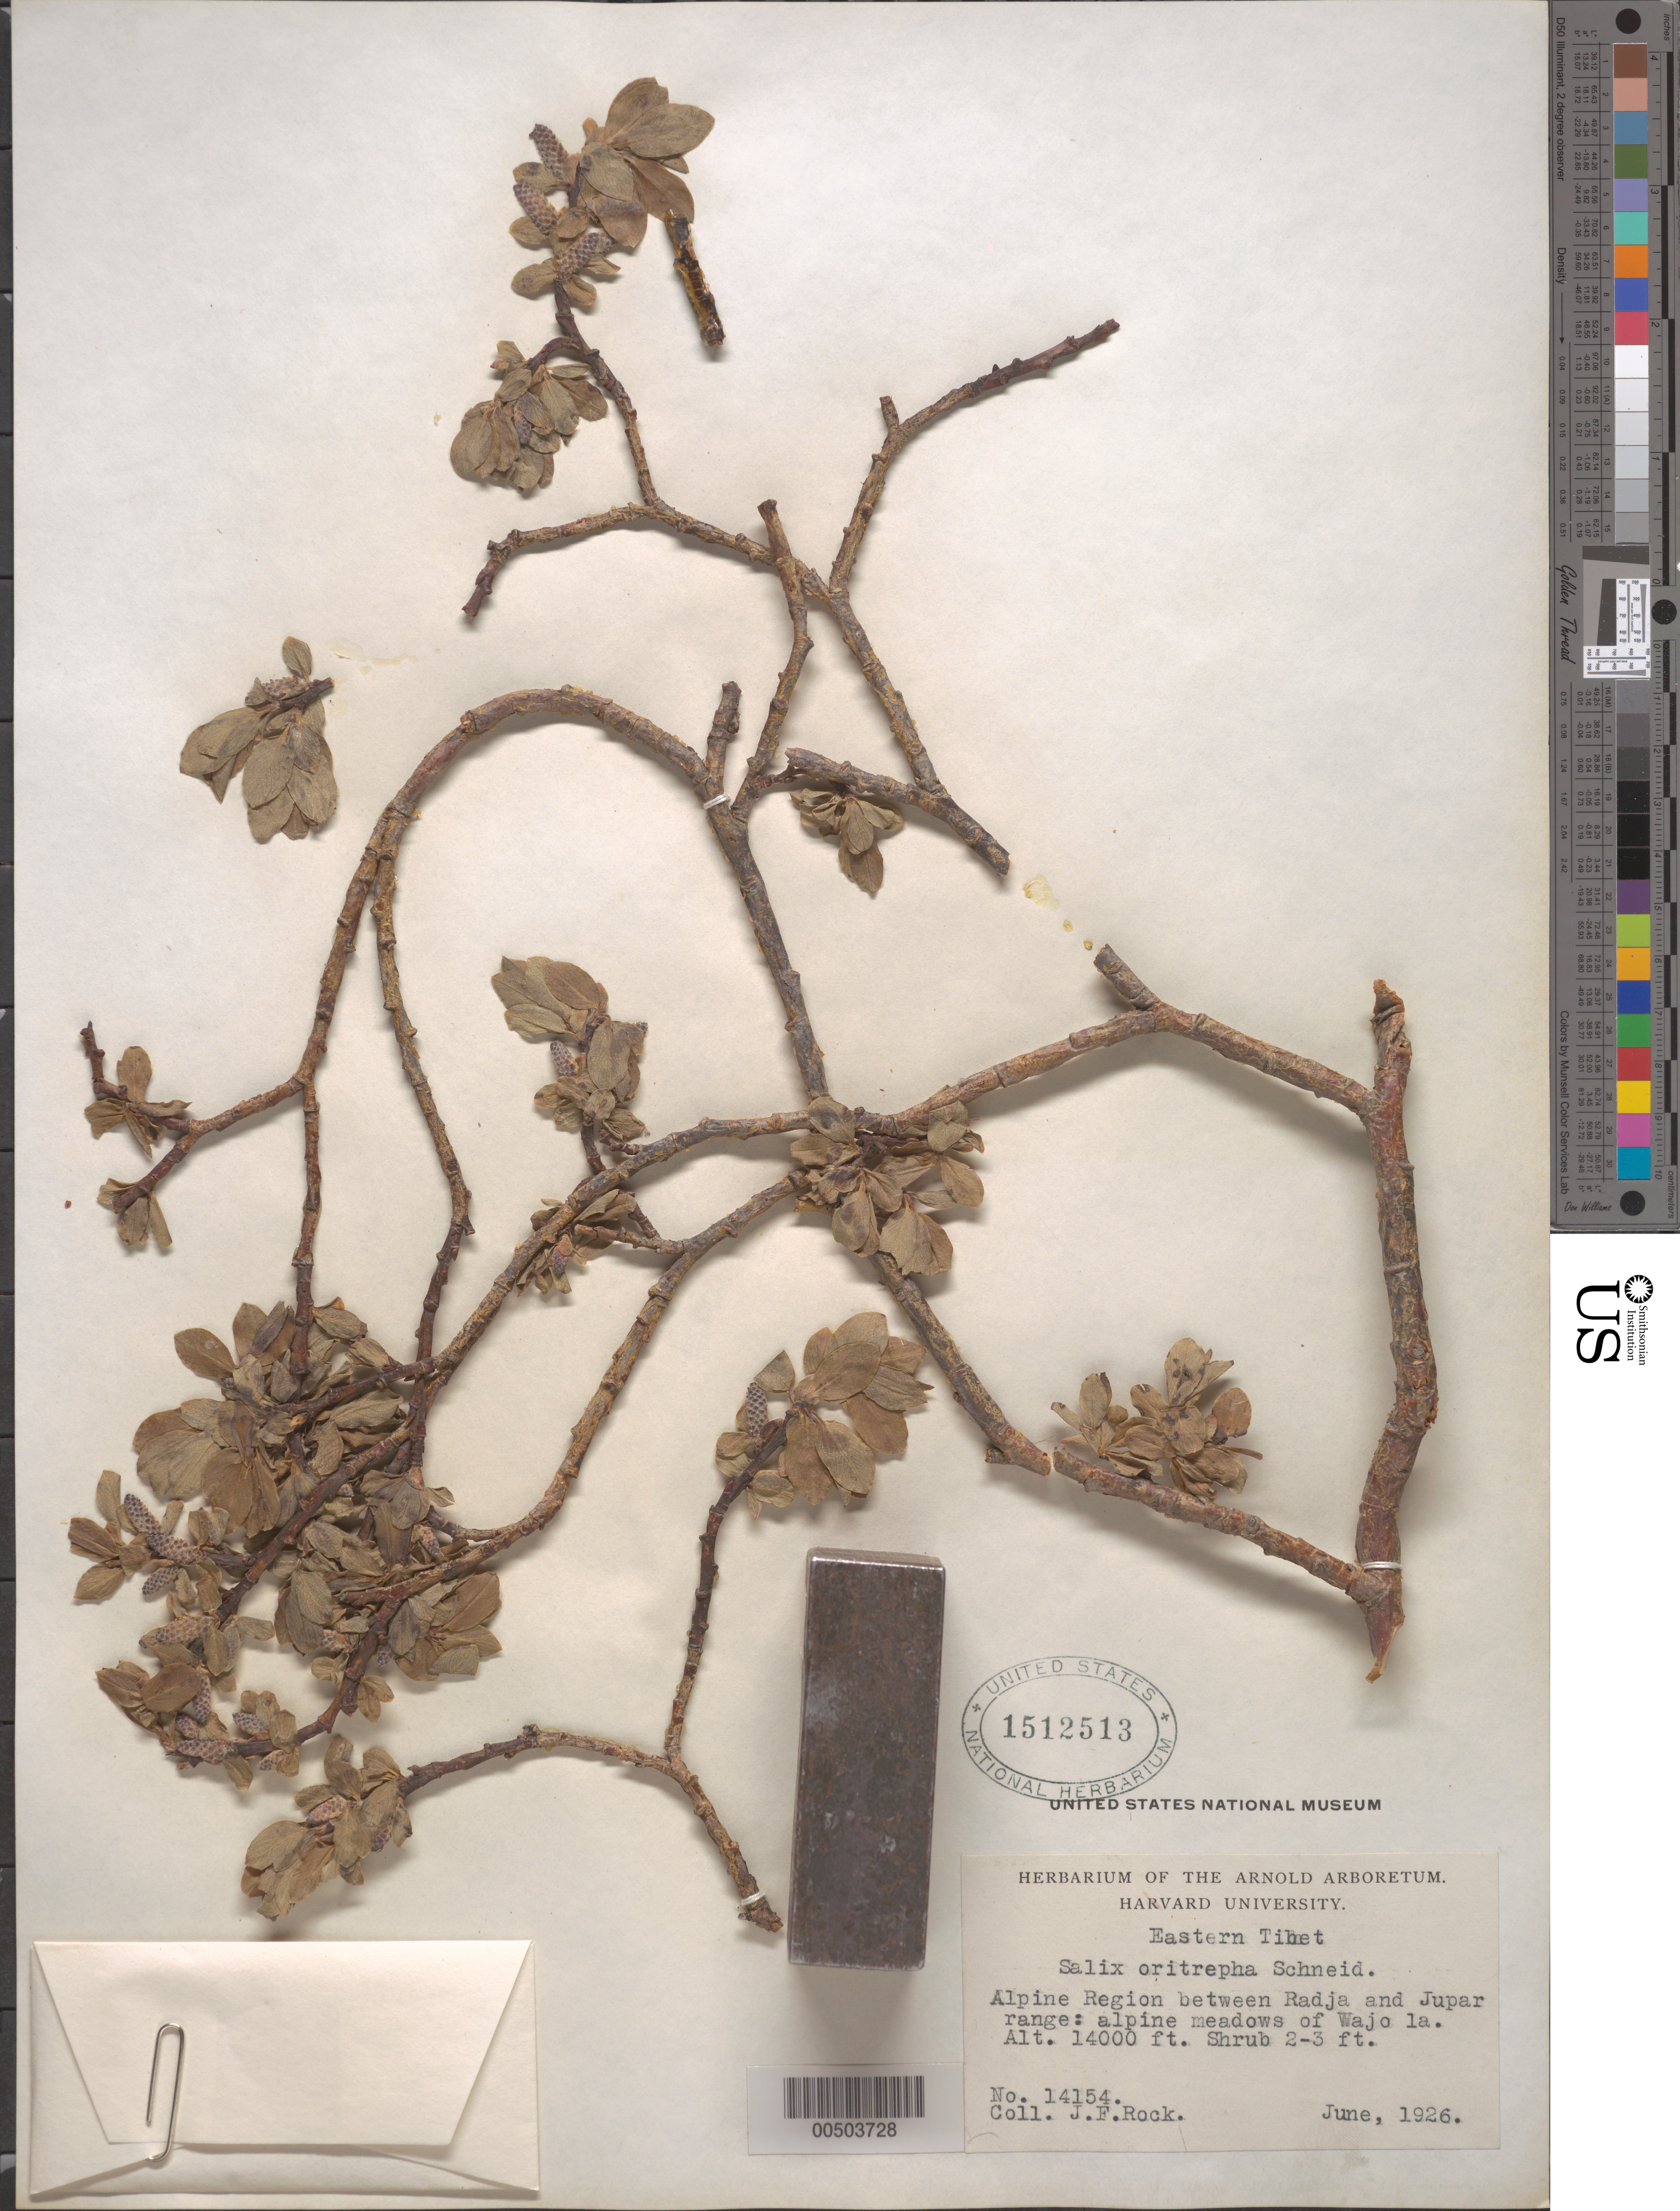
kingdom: Plantae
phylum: Tracheophyta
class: Magnoliopsida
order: Malpighiales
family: Salicaceae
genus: Salix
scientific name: Salix oritrepha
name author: C.K. Schneid.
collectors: J. F. Rock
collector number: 14154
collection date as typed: Jun 1926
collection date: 1926-06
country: China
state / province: Xizang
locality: Alpine Region between Radja and Jupar range: alpine meadows of Wajo la. Eastern Tibet.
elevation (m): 4267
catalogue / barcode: US 1512513